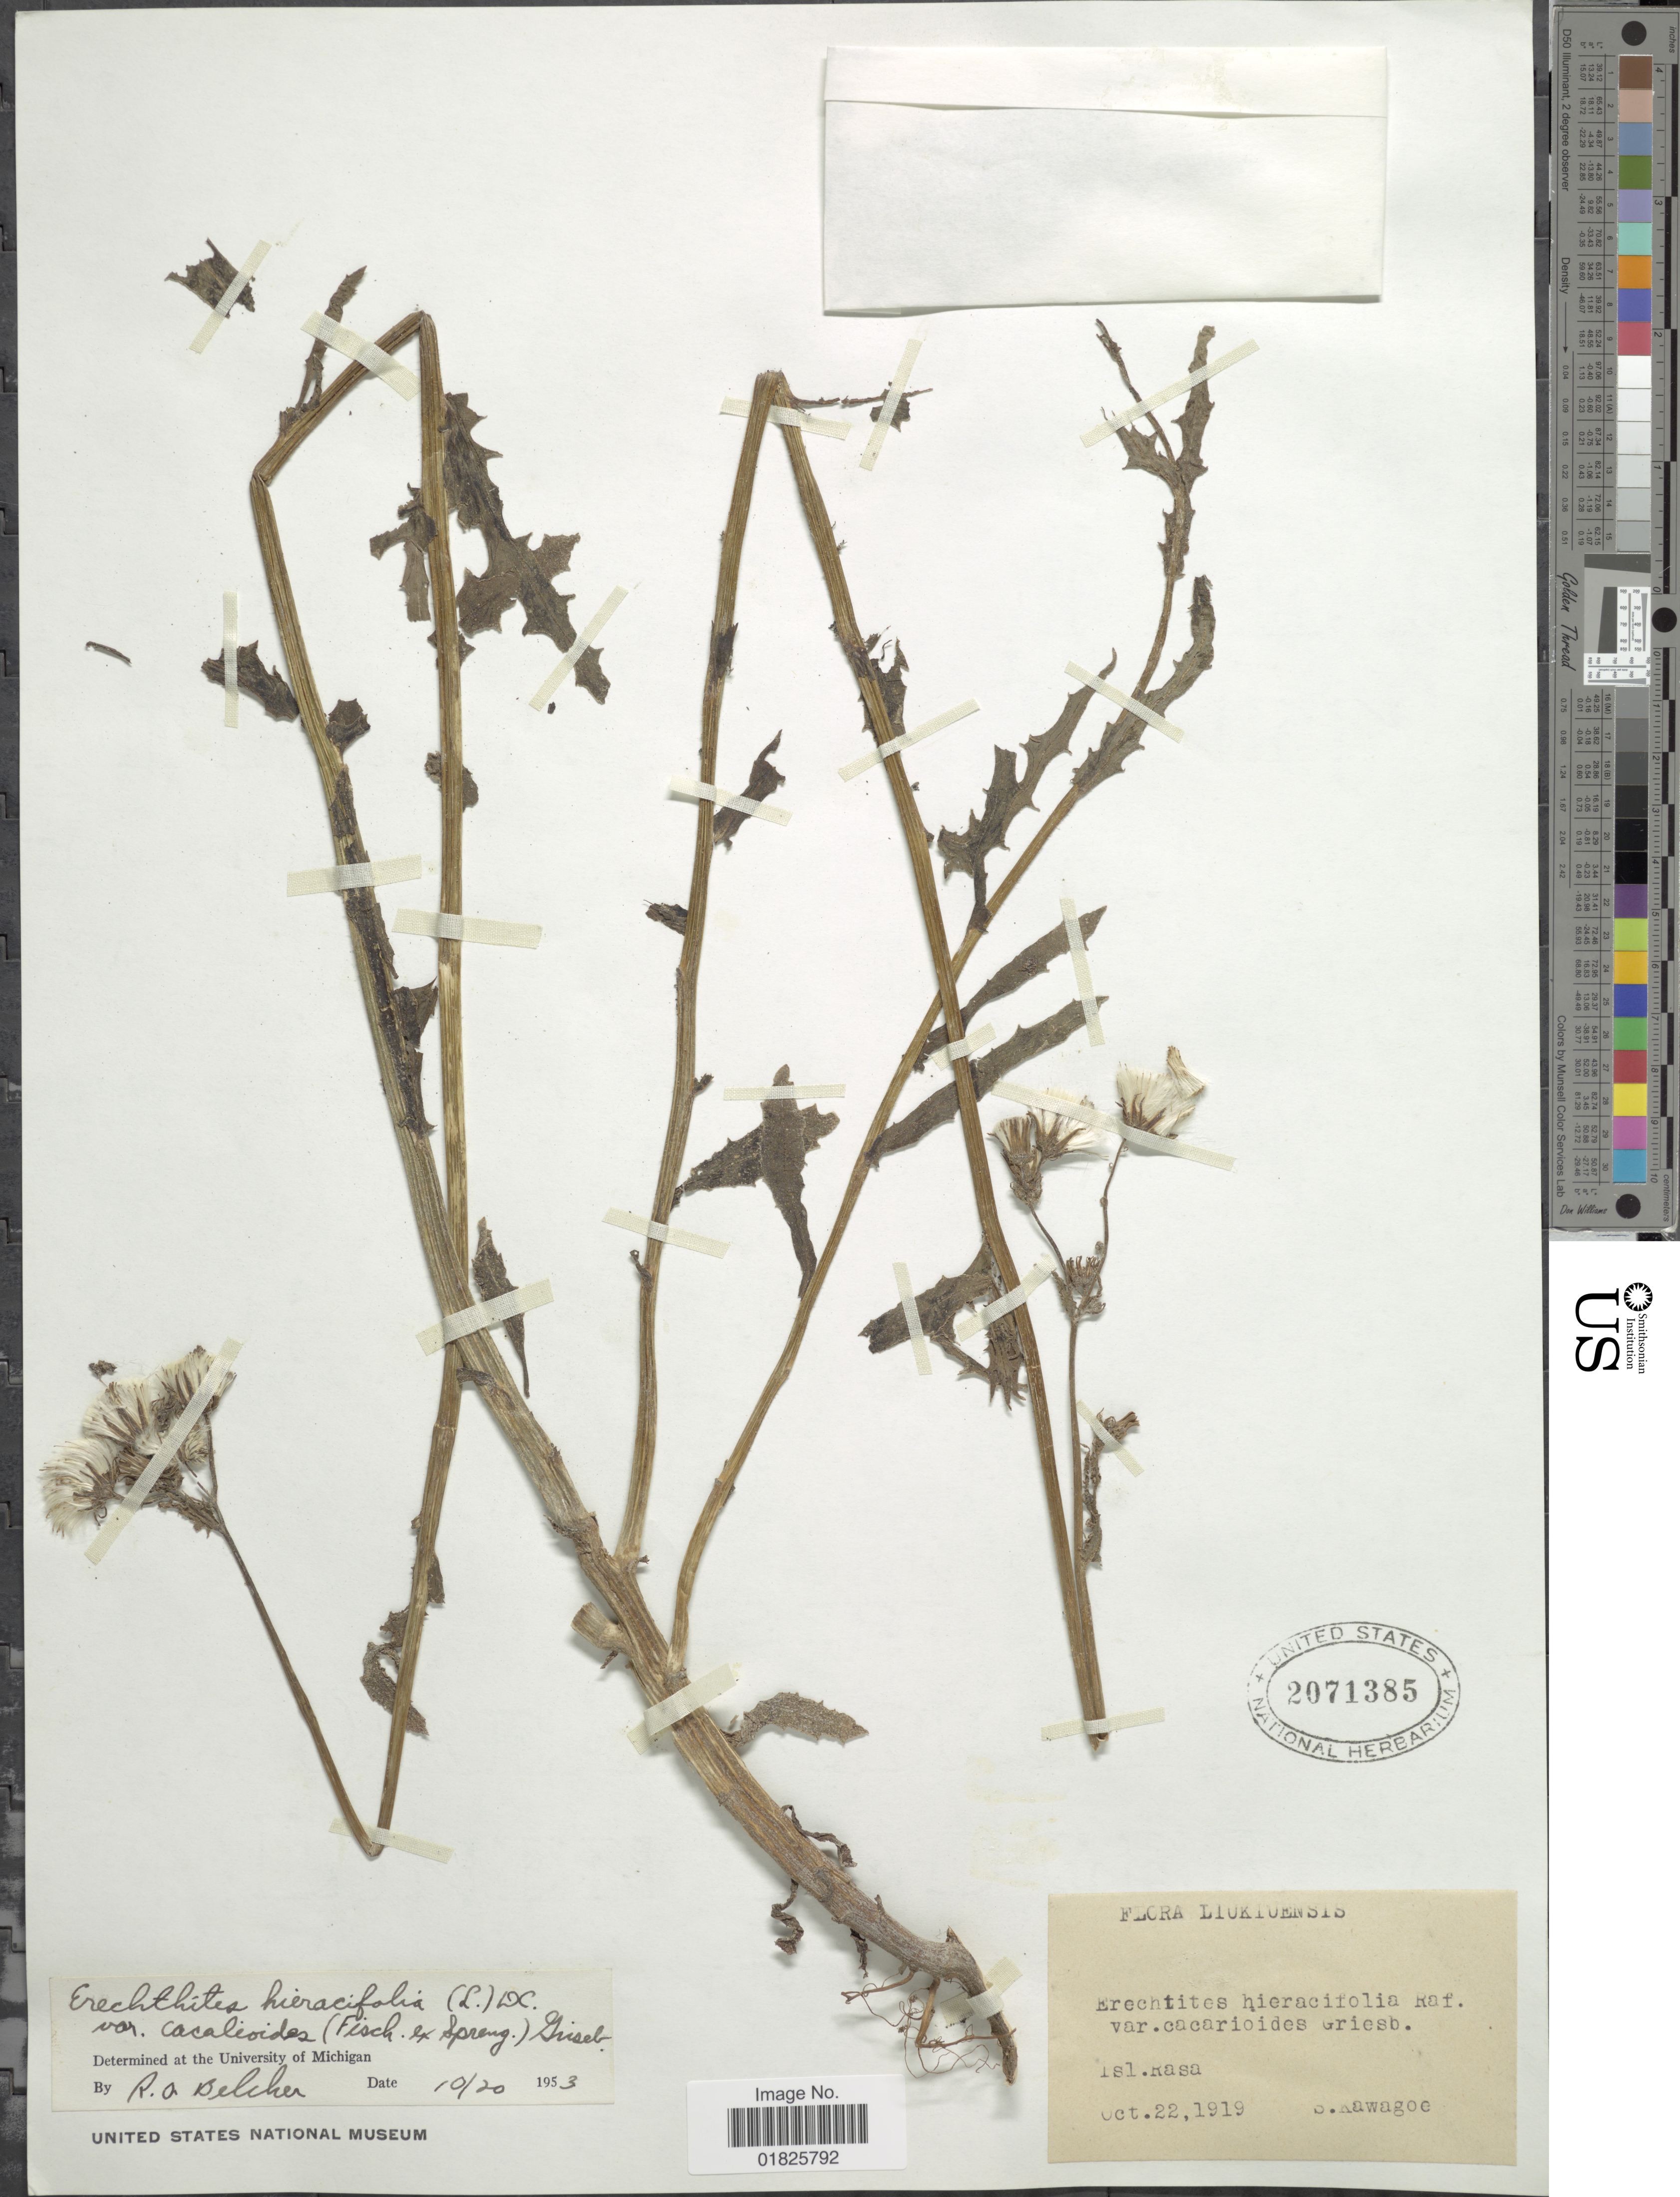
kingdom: Plantae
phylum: Tracheophyta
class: Magnoliopsida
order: Asterales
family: Asteraceae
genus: Erechtites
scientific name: Erechtites hieraciifolius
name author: (L.) Raf. ex DC.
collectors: S. Kawagoe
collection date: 1919-10-22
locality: Liukiuensis, Isl. Rasa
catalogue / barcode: US 2071385